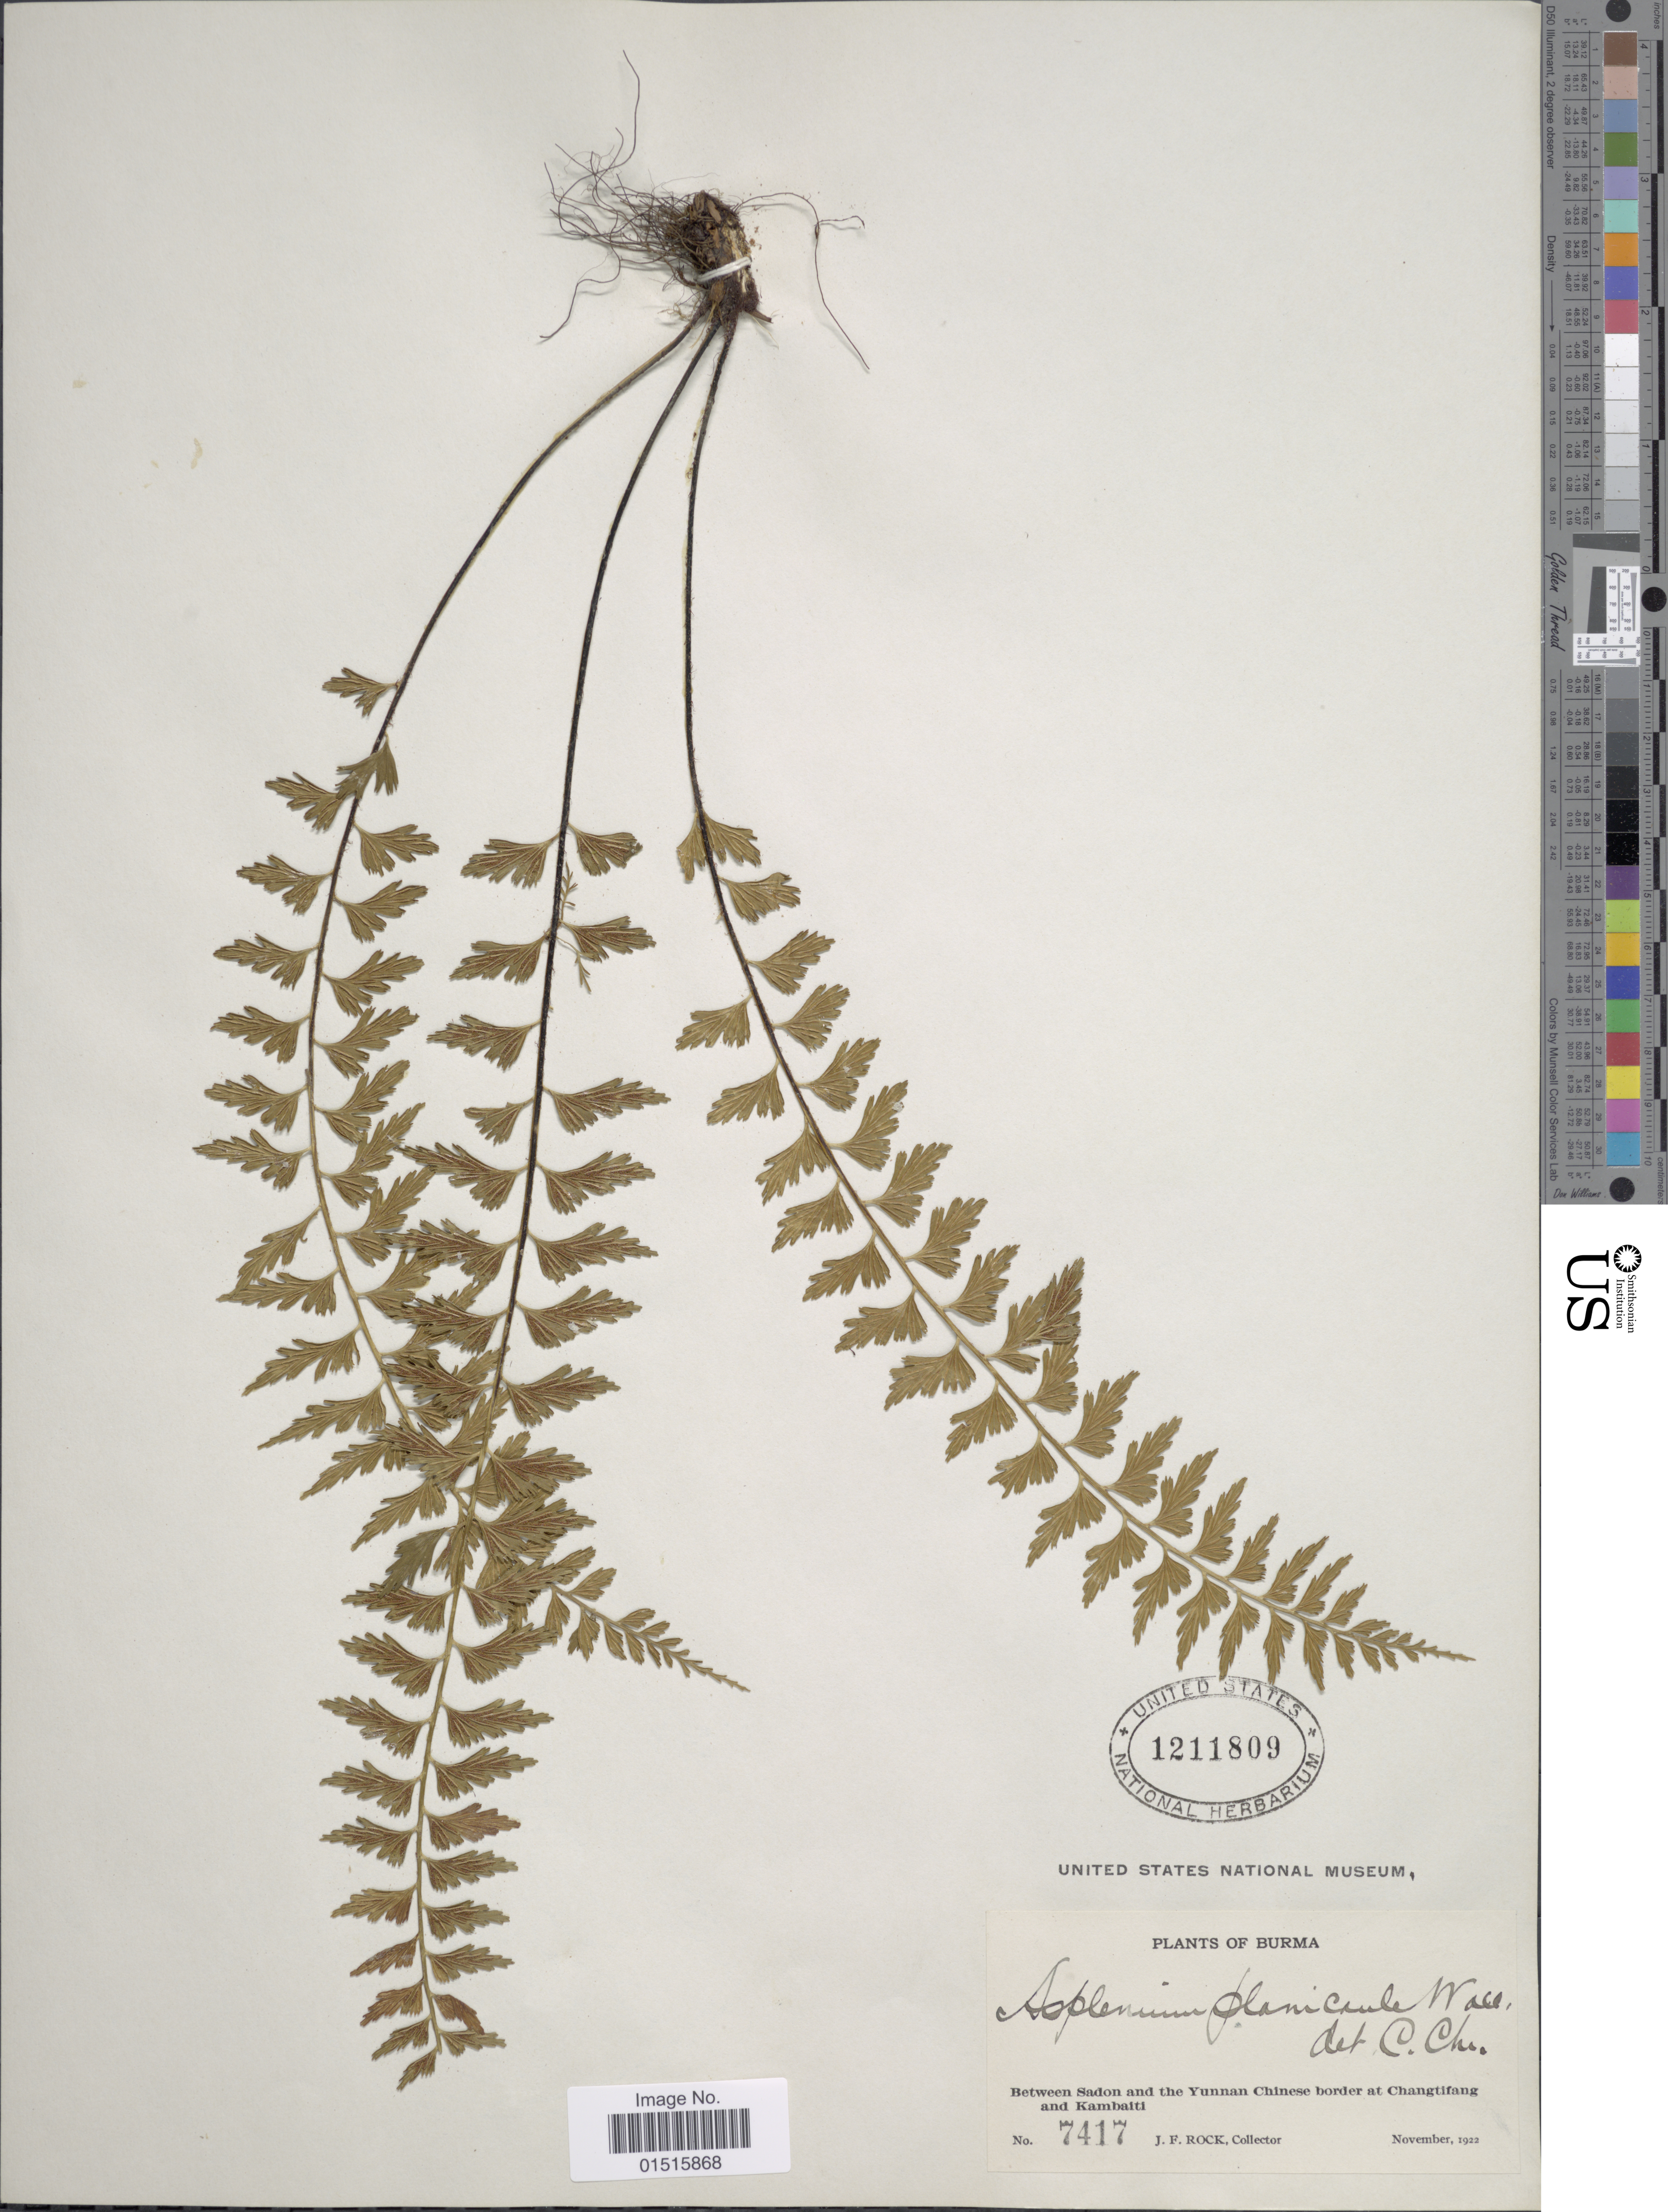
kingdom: Plantae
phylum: Tracheophyta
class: Polypodiopsida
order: Polypodiales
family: Aspleniaceae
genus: Asplenium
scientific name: Asplenium yoshinagae var. planicaule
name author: (Wall. ex Mett.) C.V. Morton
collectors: J. Rock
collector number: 7417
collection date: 1922-11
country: Myanmar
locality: Plants of Burma, between Sadon and the Yunnan Chinese border at Changtifang and Kambaiti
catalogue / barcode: US 1211809